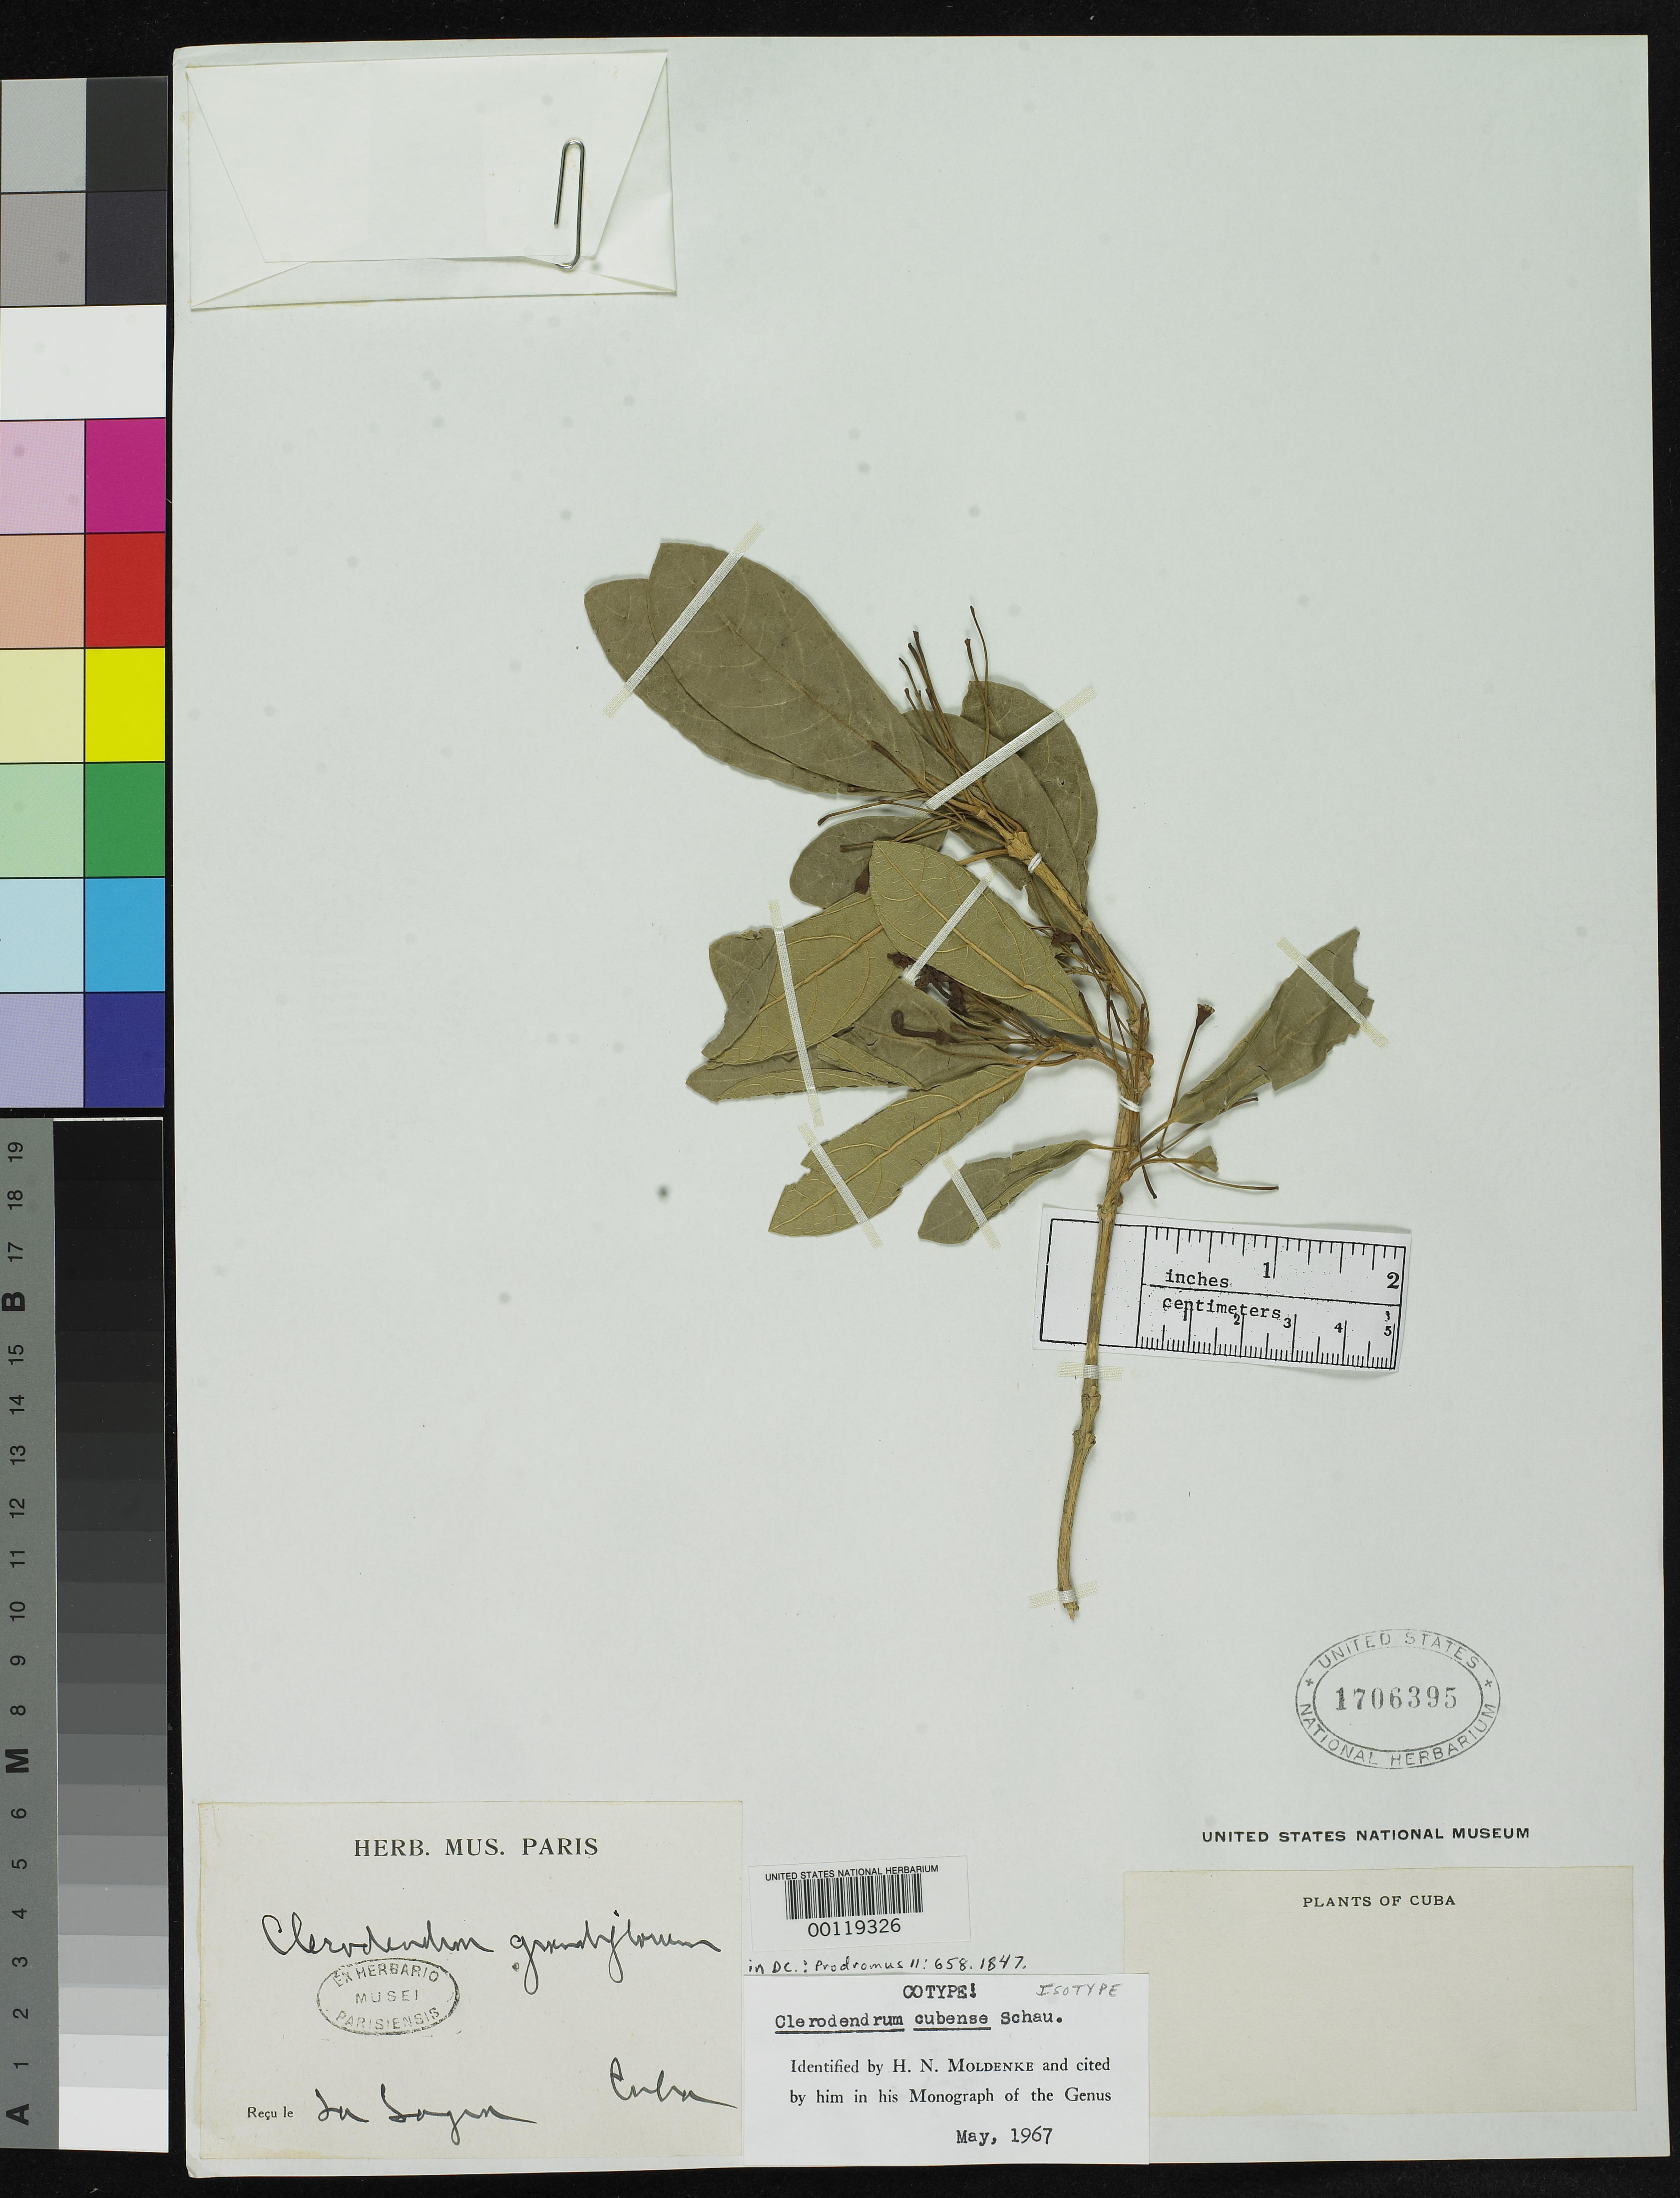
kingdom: Plantae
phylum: Tracheophyta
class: Magnoliopsida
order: Lamiales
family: Lamiaceae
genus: Clerodendrum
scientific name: Clerodendrum cubense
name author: Schauer in DC.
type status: Isotype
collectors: R. de la Sagra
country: Cuba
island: Greater Antilles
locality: La Logan.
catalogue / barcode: US 1706395